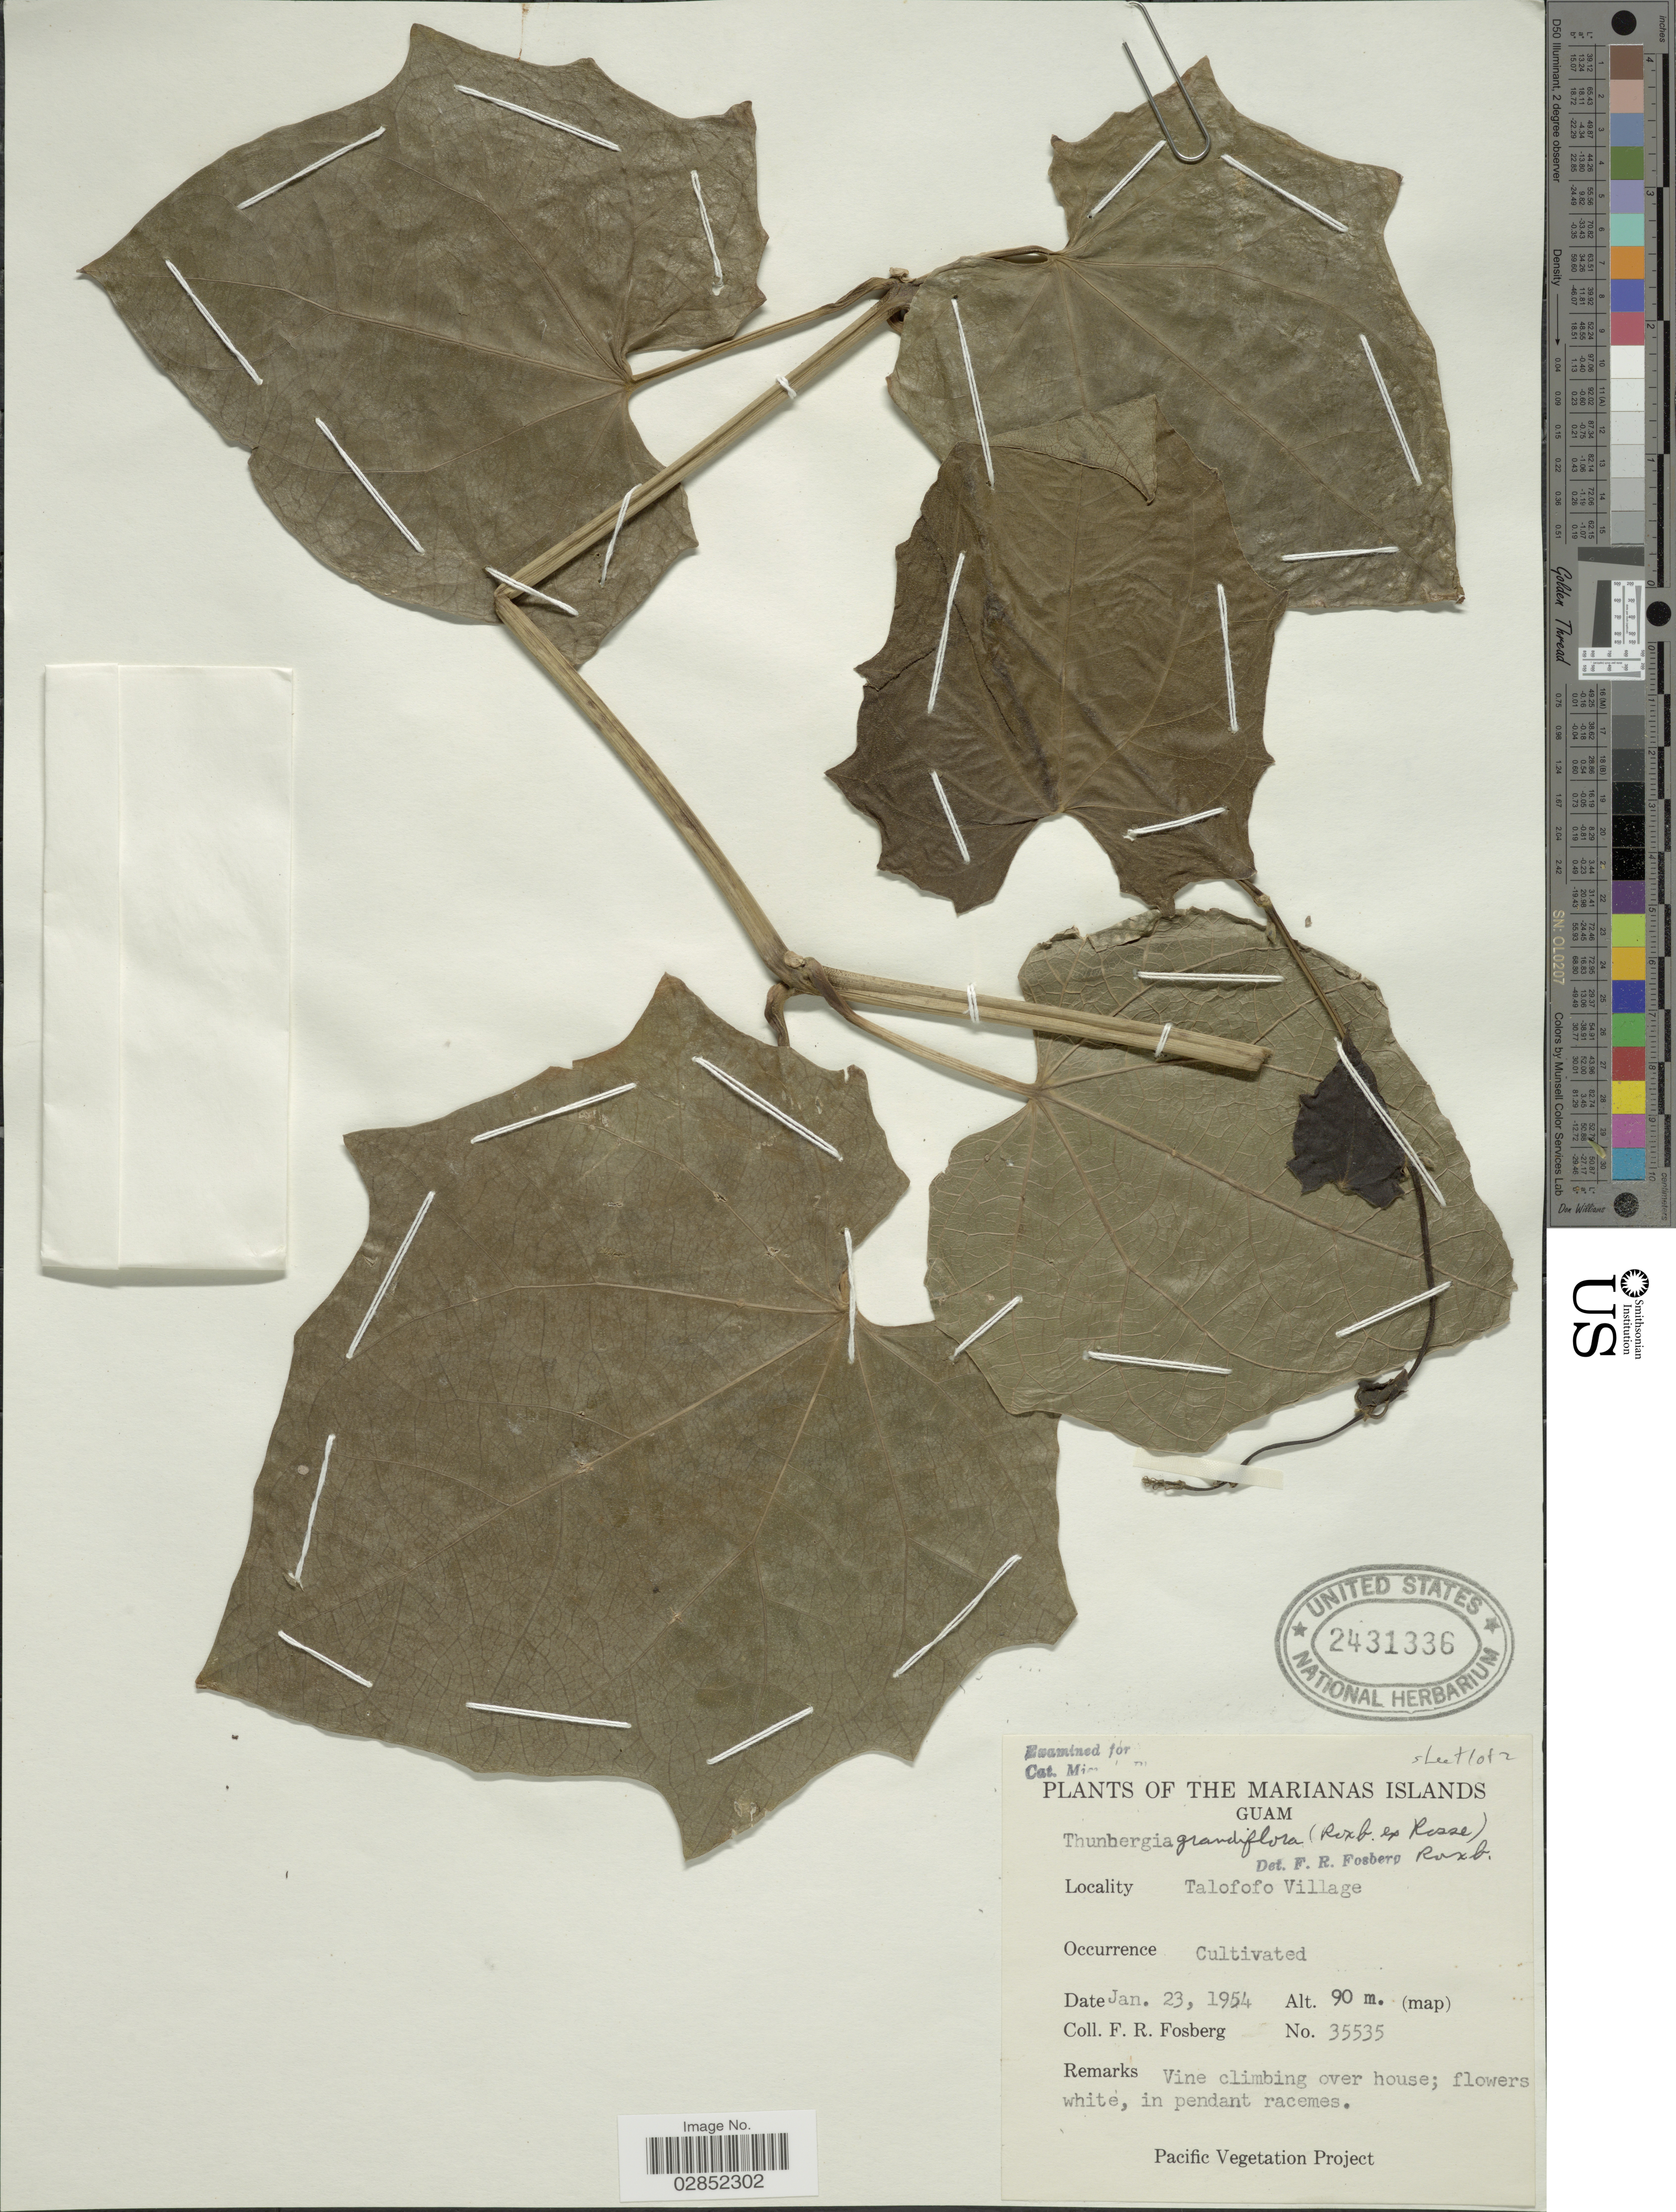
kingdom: Plantae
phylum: Tracheophyta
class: Magnoliopsida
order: Lamiales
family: Acanthaceae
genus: Thunbergia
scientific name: Thunbergia grandiflora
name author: Roxb.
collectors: F. R. Fosberg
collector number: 35535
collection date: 1954-01-23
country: Guam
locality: Marianas Islands. Talofofo Village.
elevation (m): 90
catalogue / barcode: US 2431336